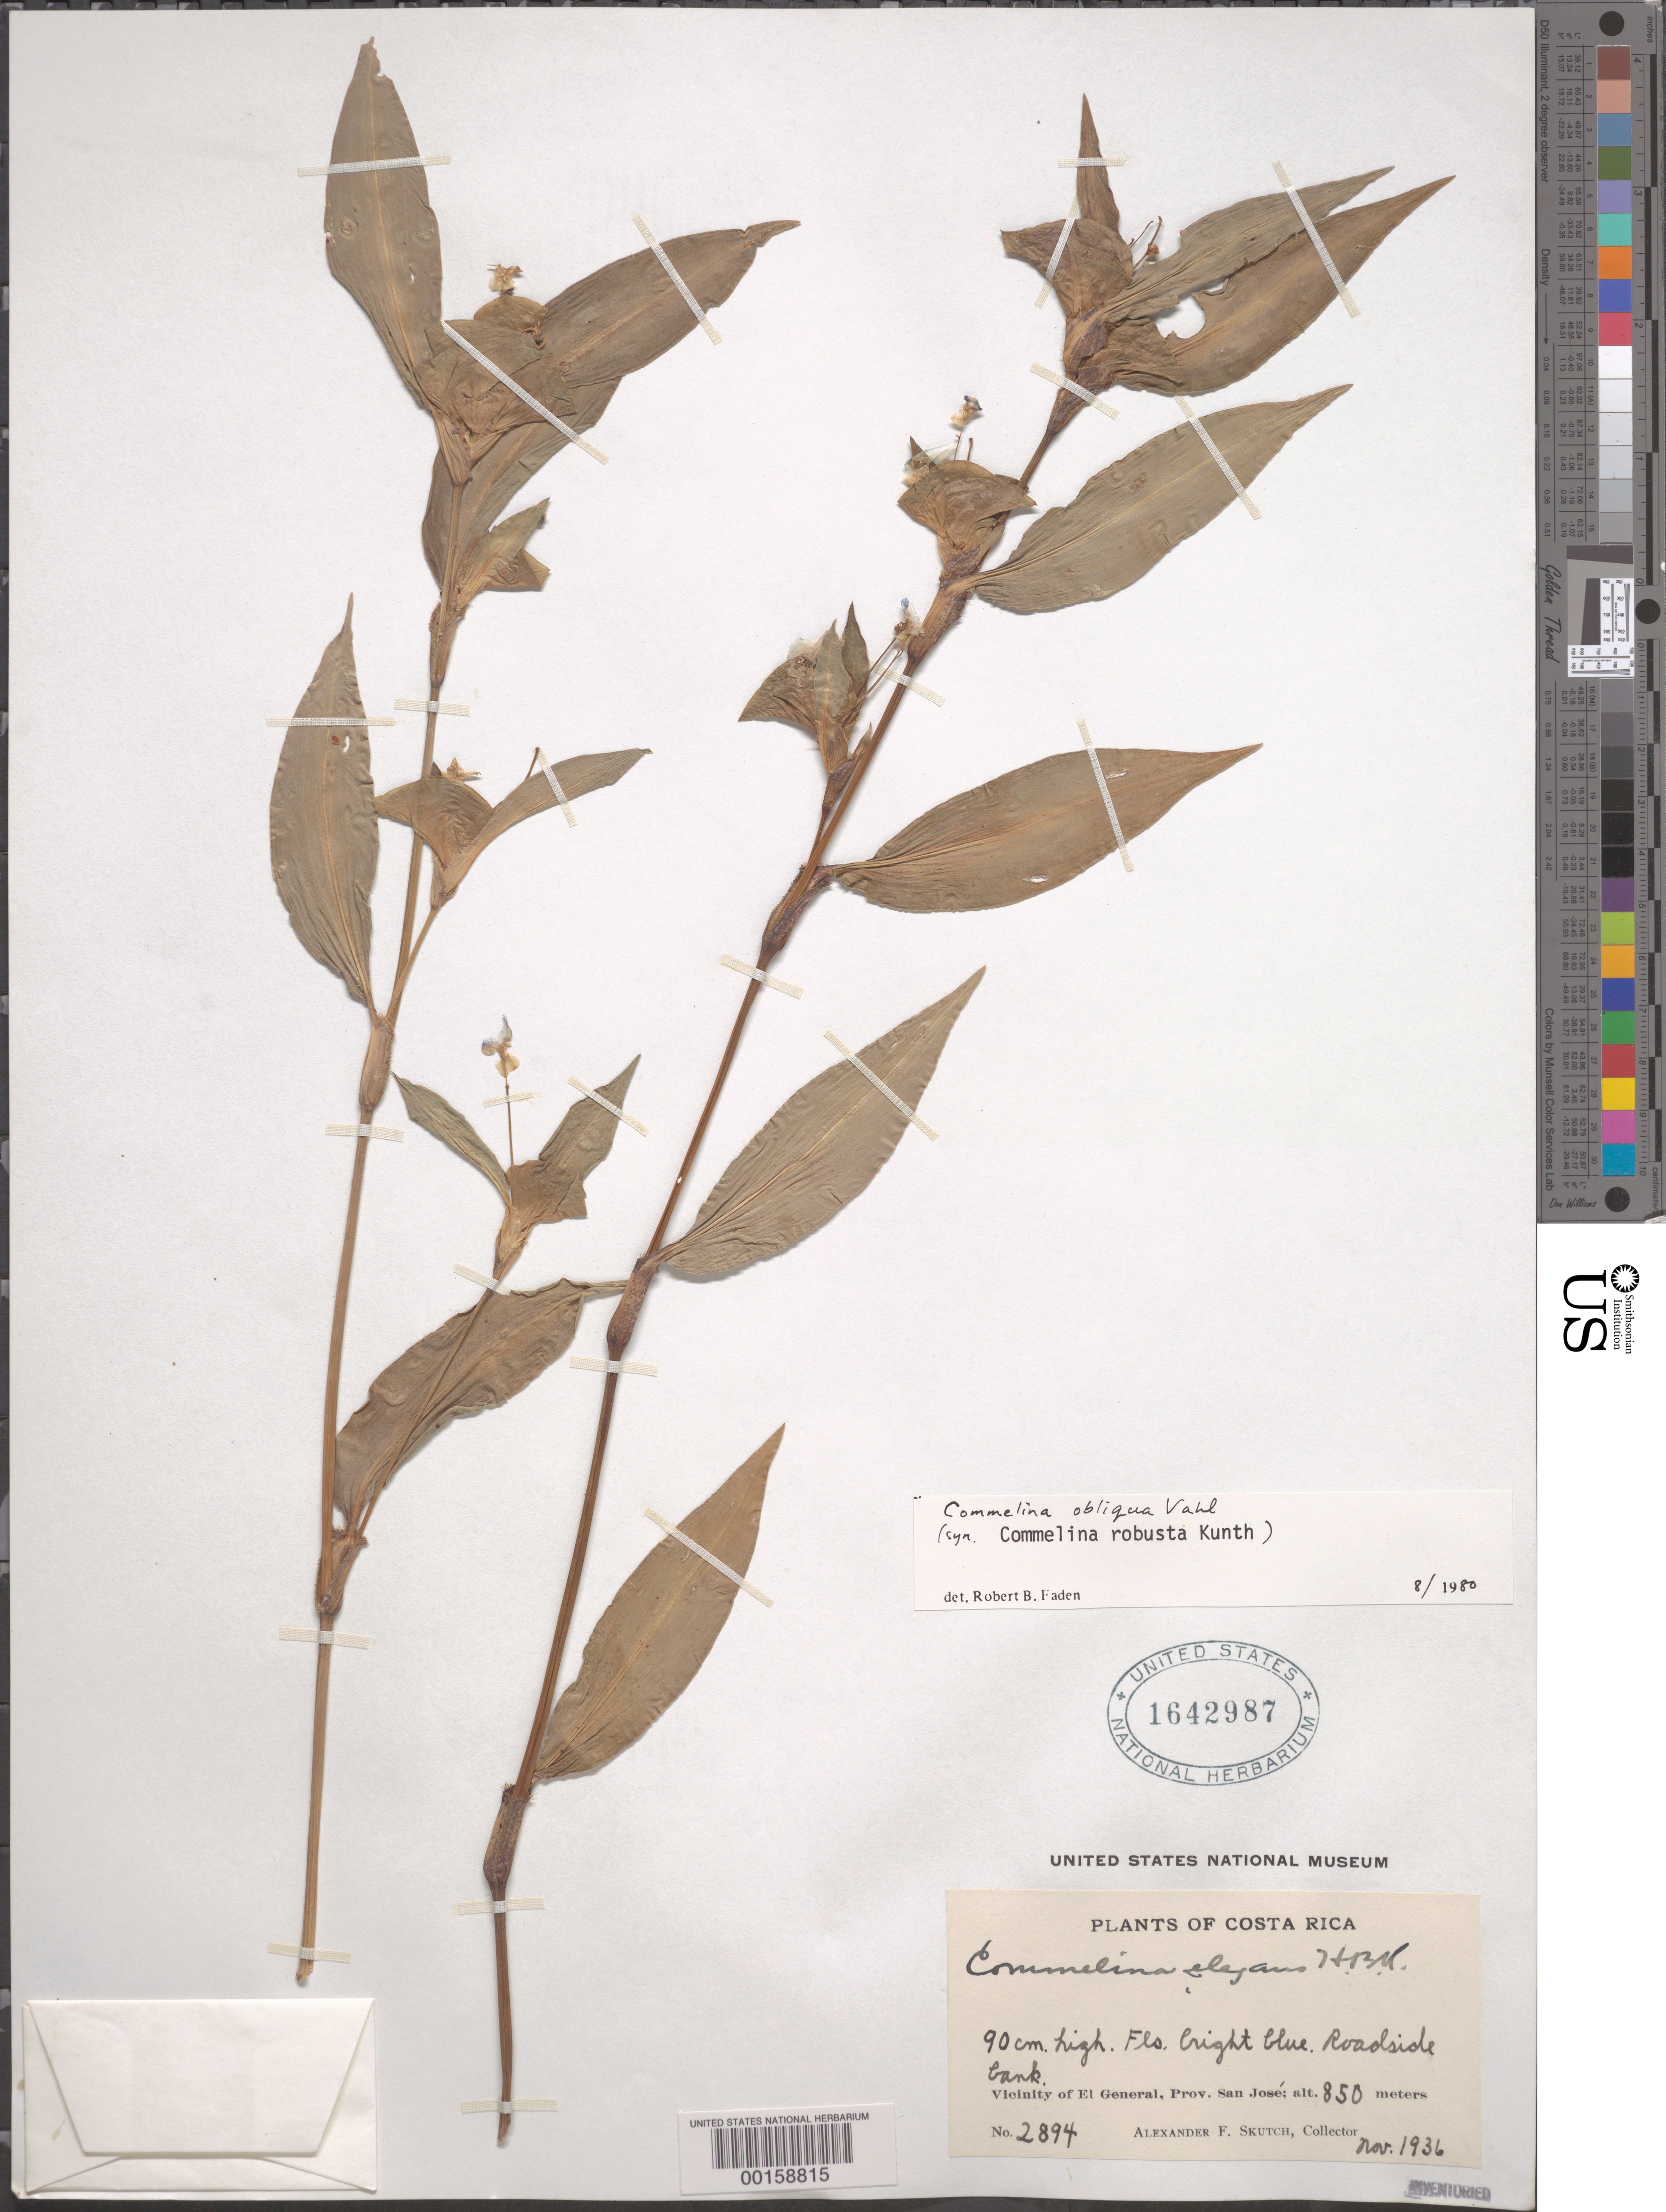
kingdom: Plantae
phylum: Tracheophyta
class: Liliopsida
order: Commelinales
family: Commelinaceae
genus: Commelina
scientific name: Commelina obliqua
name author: Vahl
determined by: Faden, Robert B., (US), Smithsonian Institution - National Museum of Natural History (UNITED STATES)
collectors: A. F. Skutch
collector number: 2894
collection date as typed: Nov 1936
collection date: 1936-11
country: Costa Rica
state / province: San José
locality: El General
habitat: Roadside bank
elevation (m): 850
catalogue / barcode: US 1642987